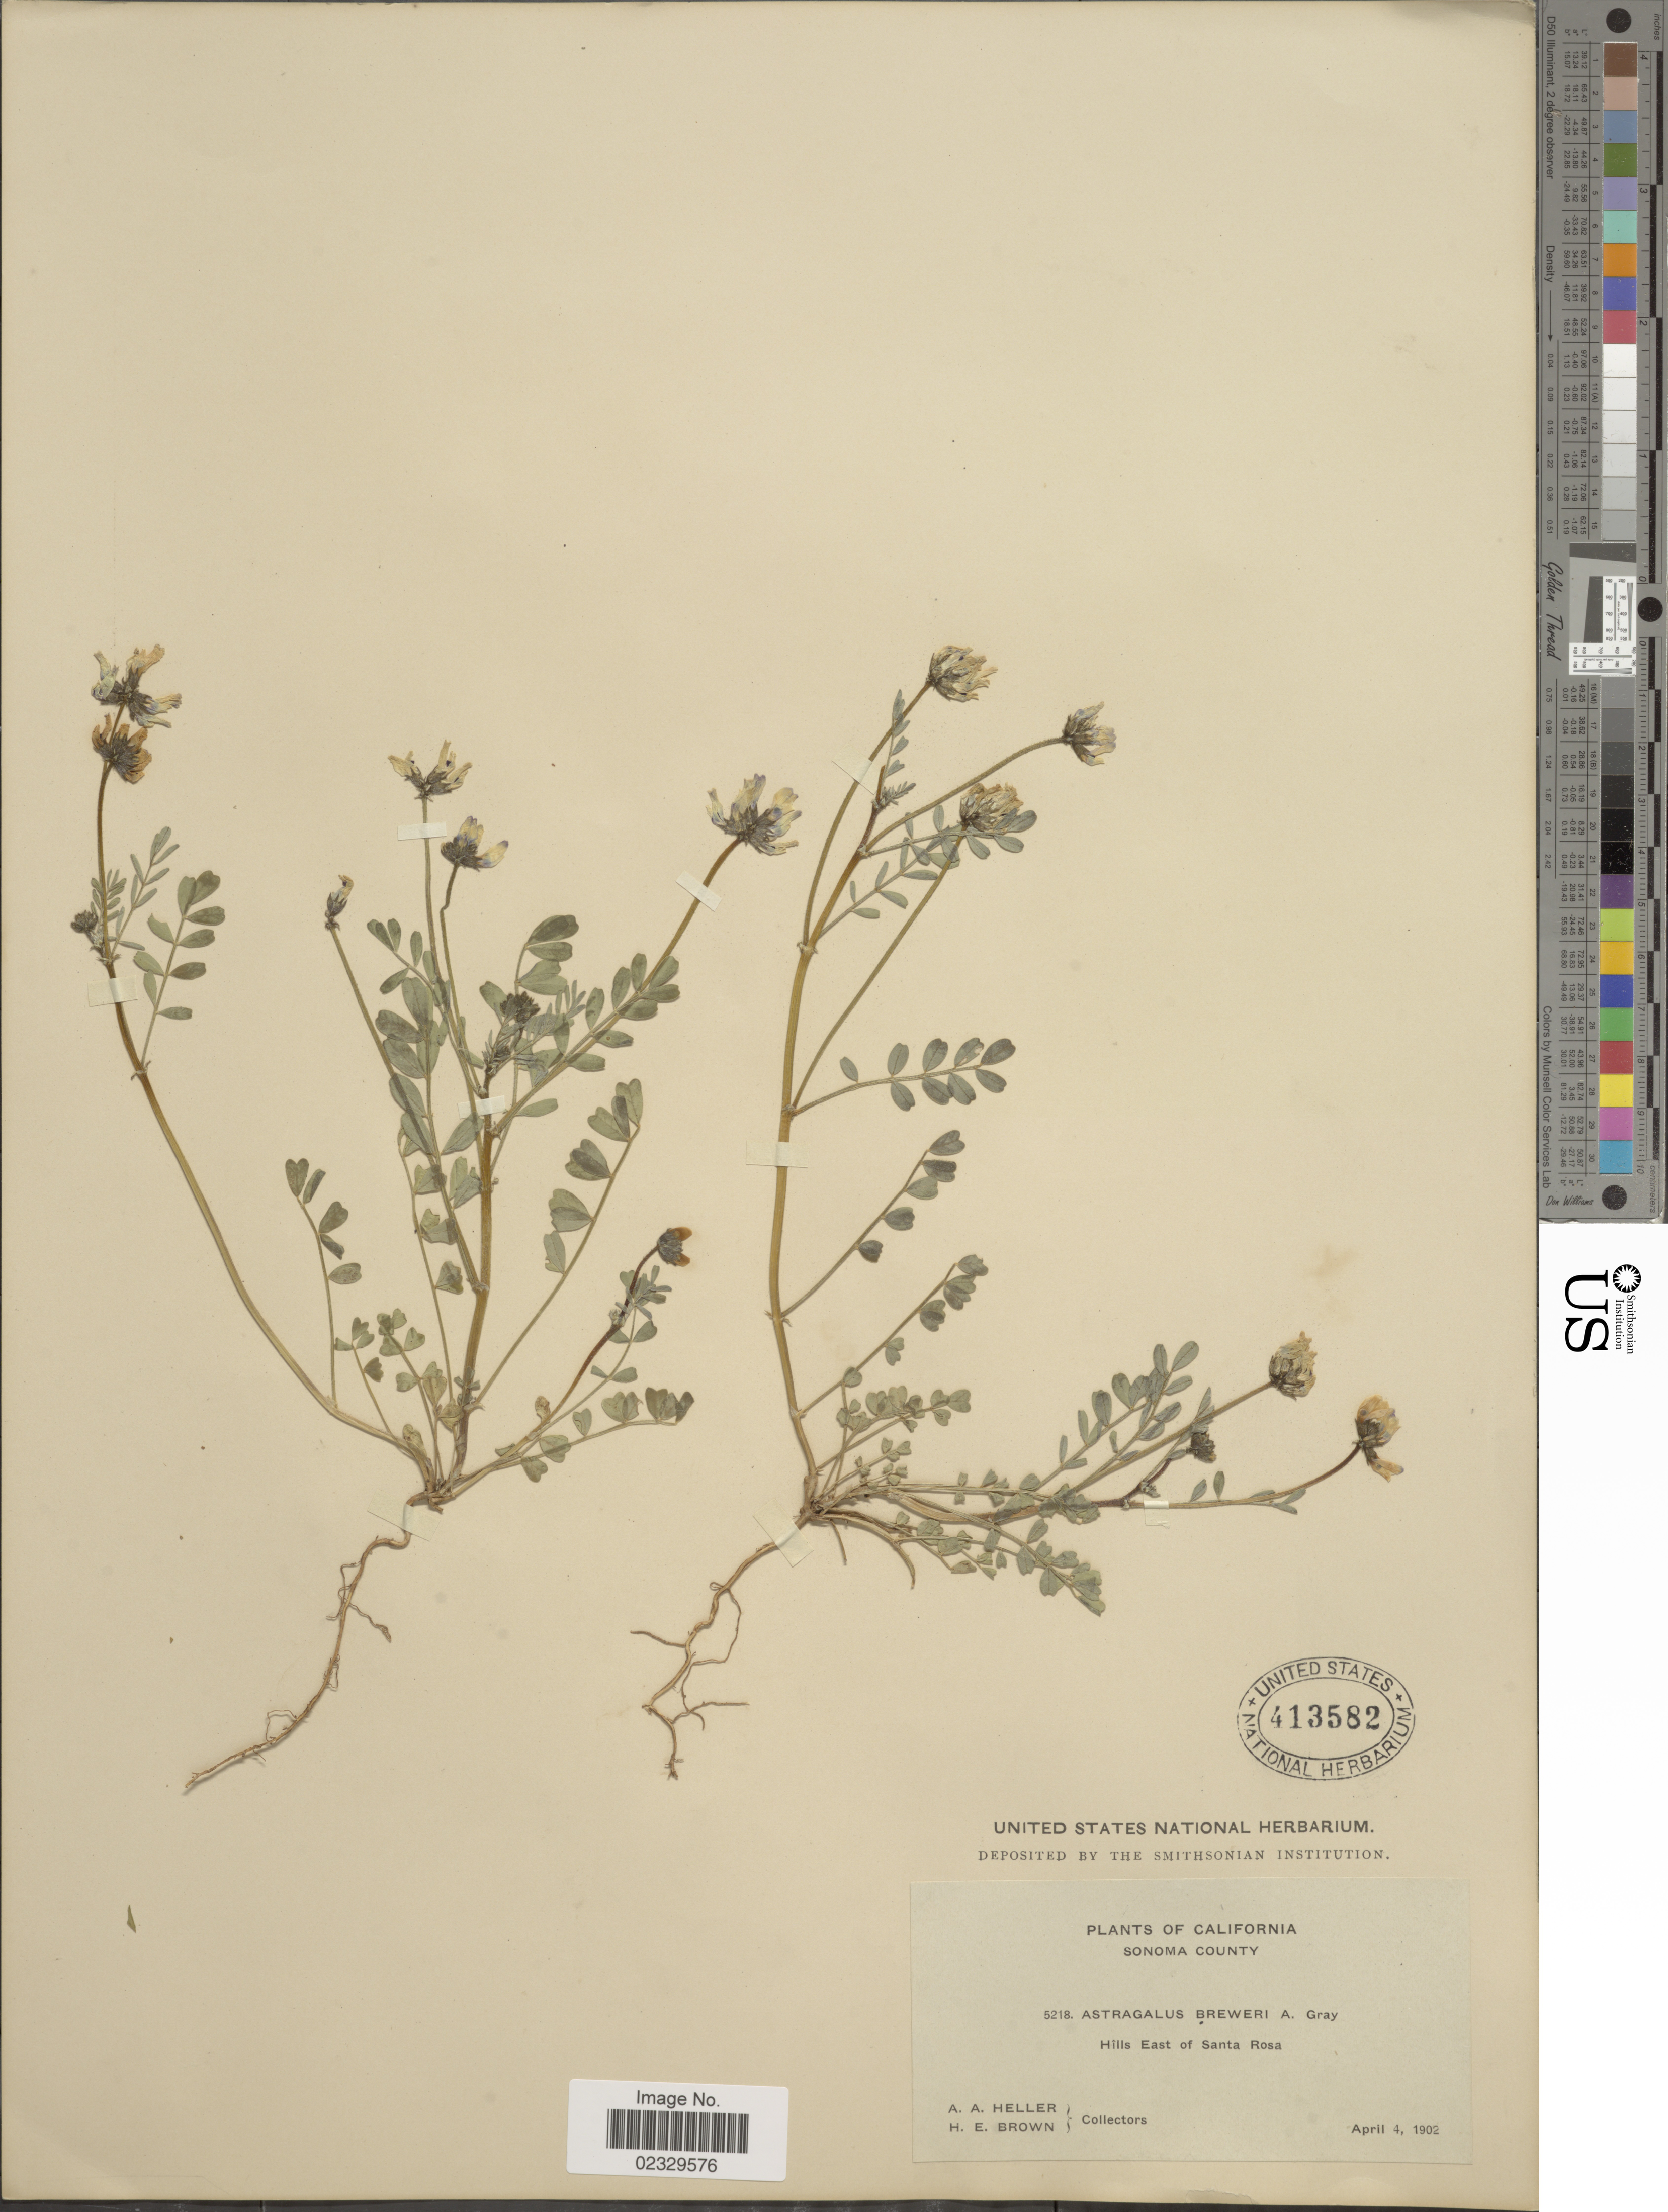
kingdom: Plantae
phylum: Tracheophyta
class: Magnoliopsida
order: Fabales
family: Fabaceae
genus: Astragalus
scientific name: Astragalus breweri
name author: A. Gray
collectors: A. A. Heller & H. E. Brown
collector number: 5218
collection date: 1902-04-04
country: United States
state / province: California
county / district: Sonoma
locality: Sonoma County. Hills East of Santa Rosa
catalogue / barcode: US 413582